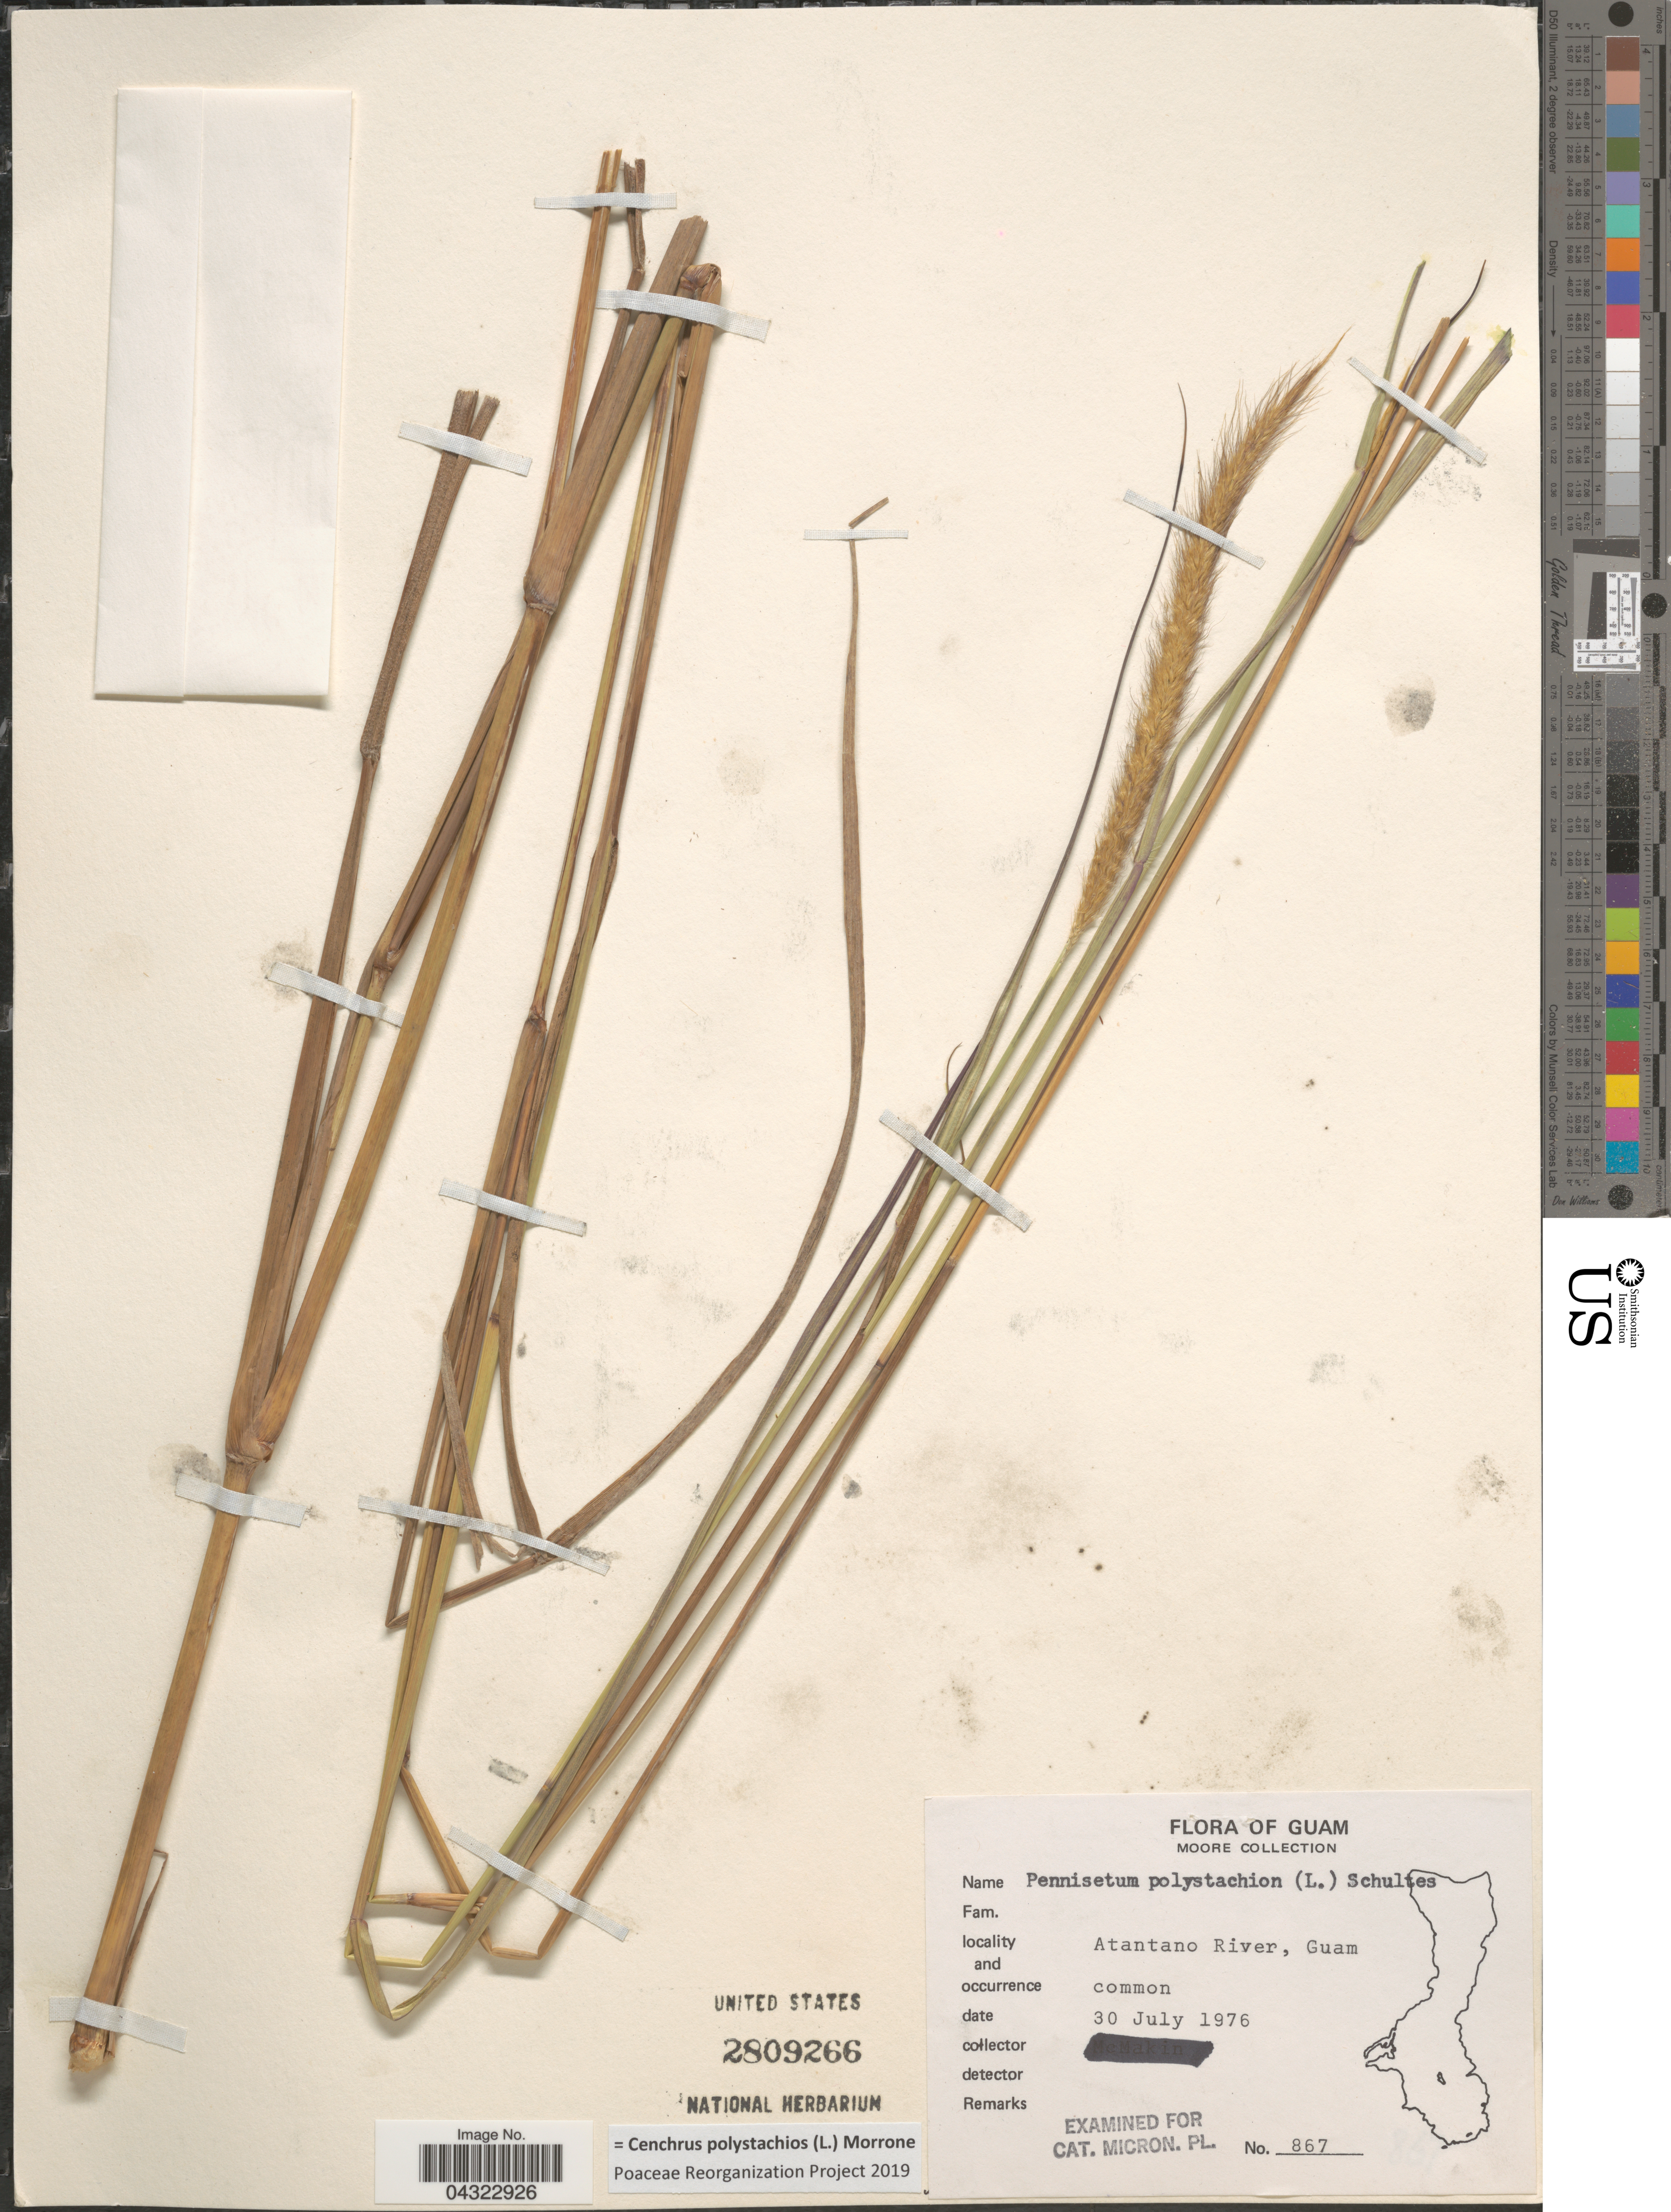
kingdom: Plantae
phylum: Tracheophyta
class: Liliopsida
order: Poales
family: Poaceae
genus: Cenchrus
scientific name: Cenchrus polystachios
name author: (L.) Morrone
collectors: -. Moore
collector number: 867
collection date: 1976-07-30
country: Guam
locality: Atantano River. Common.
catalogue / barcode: US 2809266